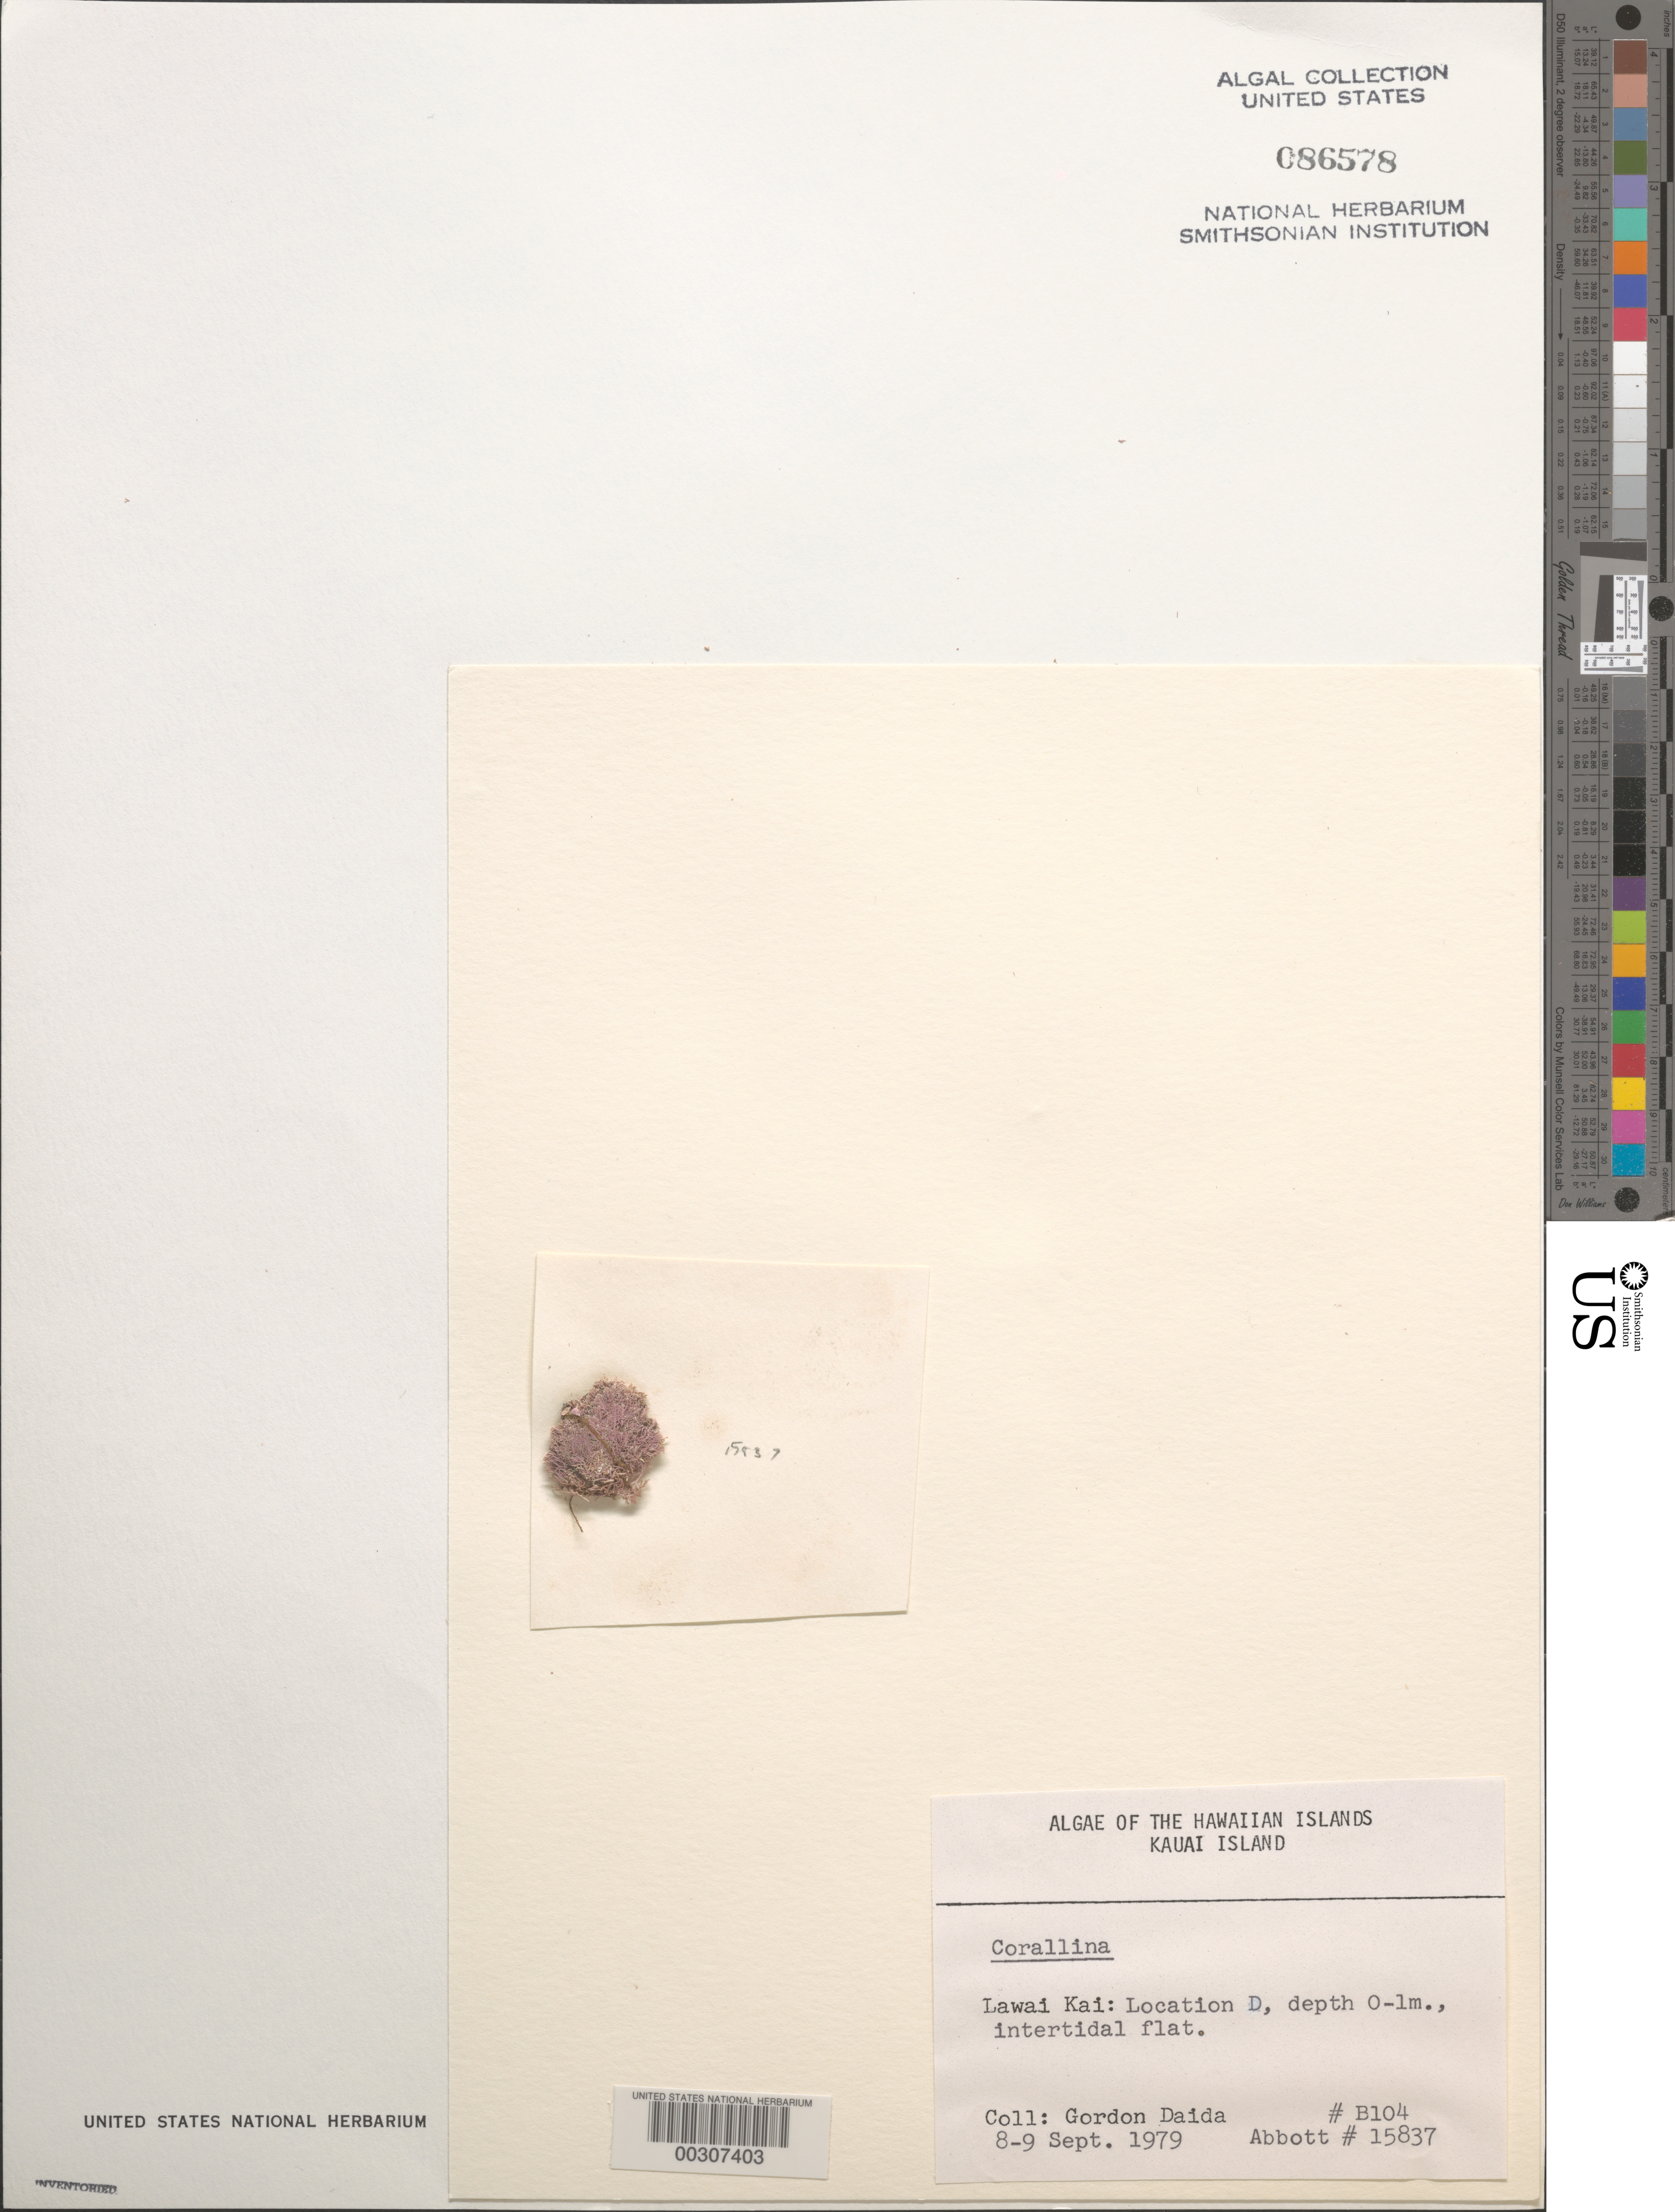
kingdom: Plantae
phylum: Rhodophyta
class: Florideophyceae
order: Corallinales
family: Corallinaceae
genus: Corallina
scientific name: Corallina sp.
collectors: G. Daida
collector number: B104 & IAA 15837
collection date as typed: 08 Sep 1979 to 09 Sep 1979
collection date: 1979-09-08/1979-09-09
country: United States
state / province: Hawaii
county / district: Kaui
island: Kaua'i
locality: Lawai Kai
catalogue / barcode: US 86578